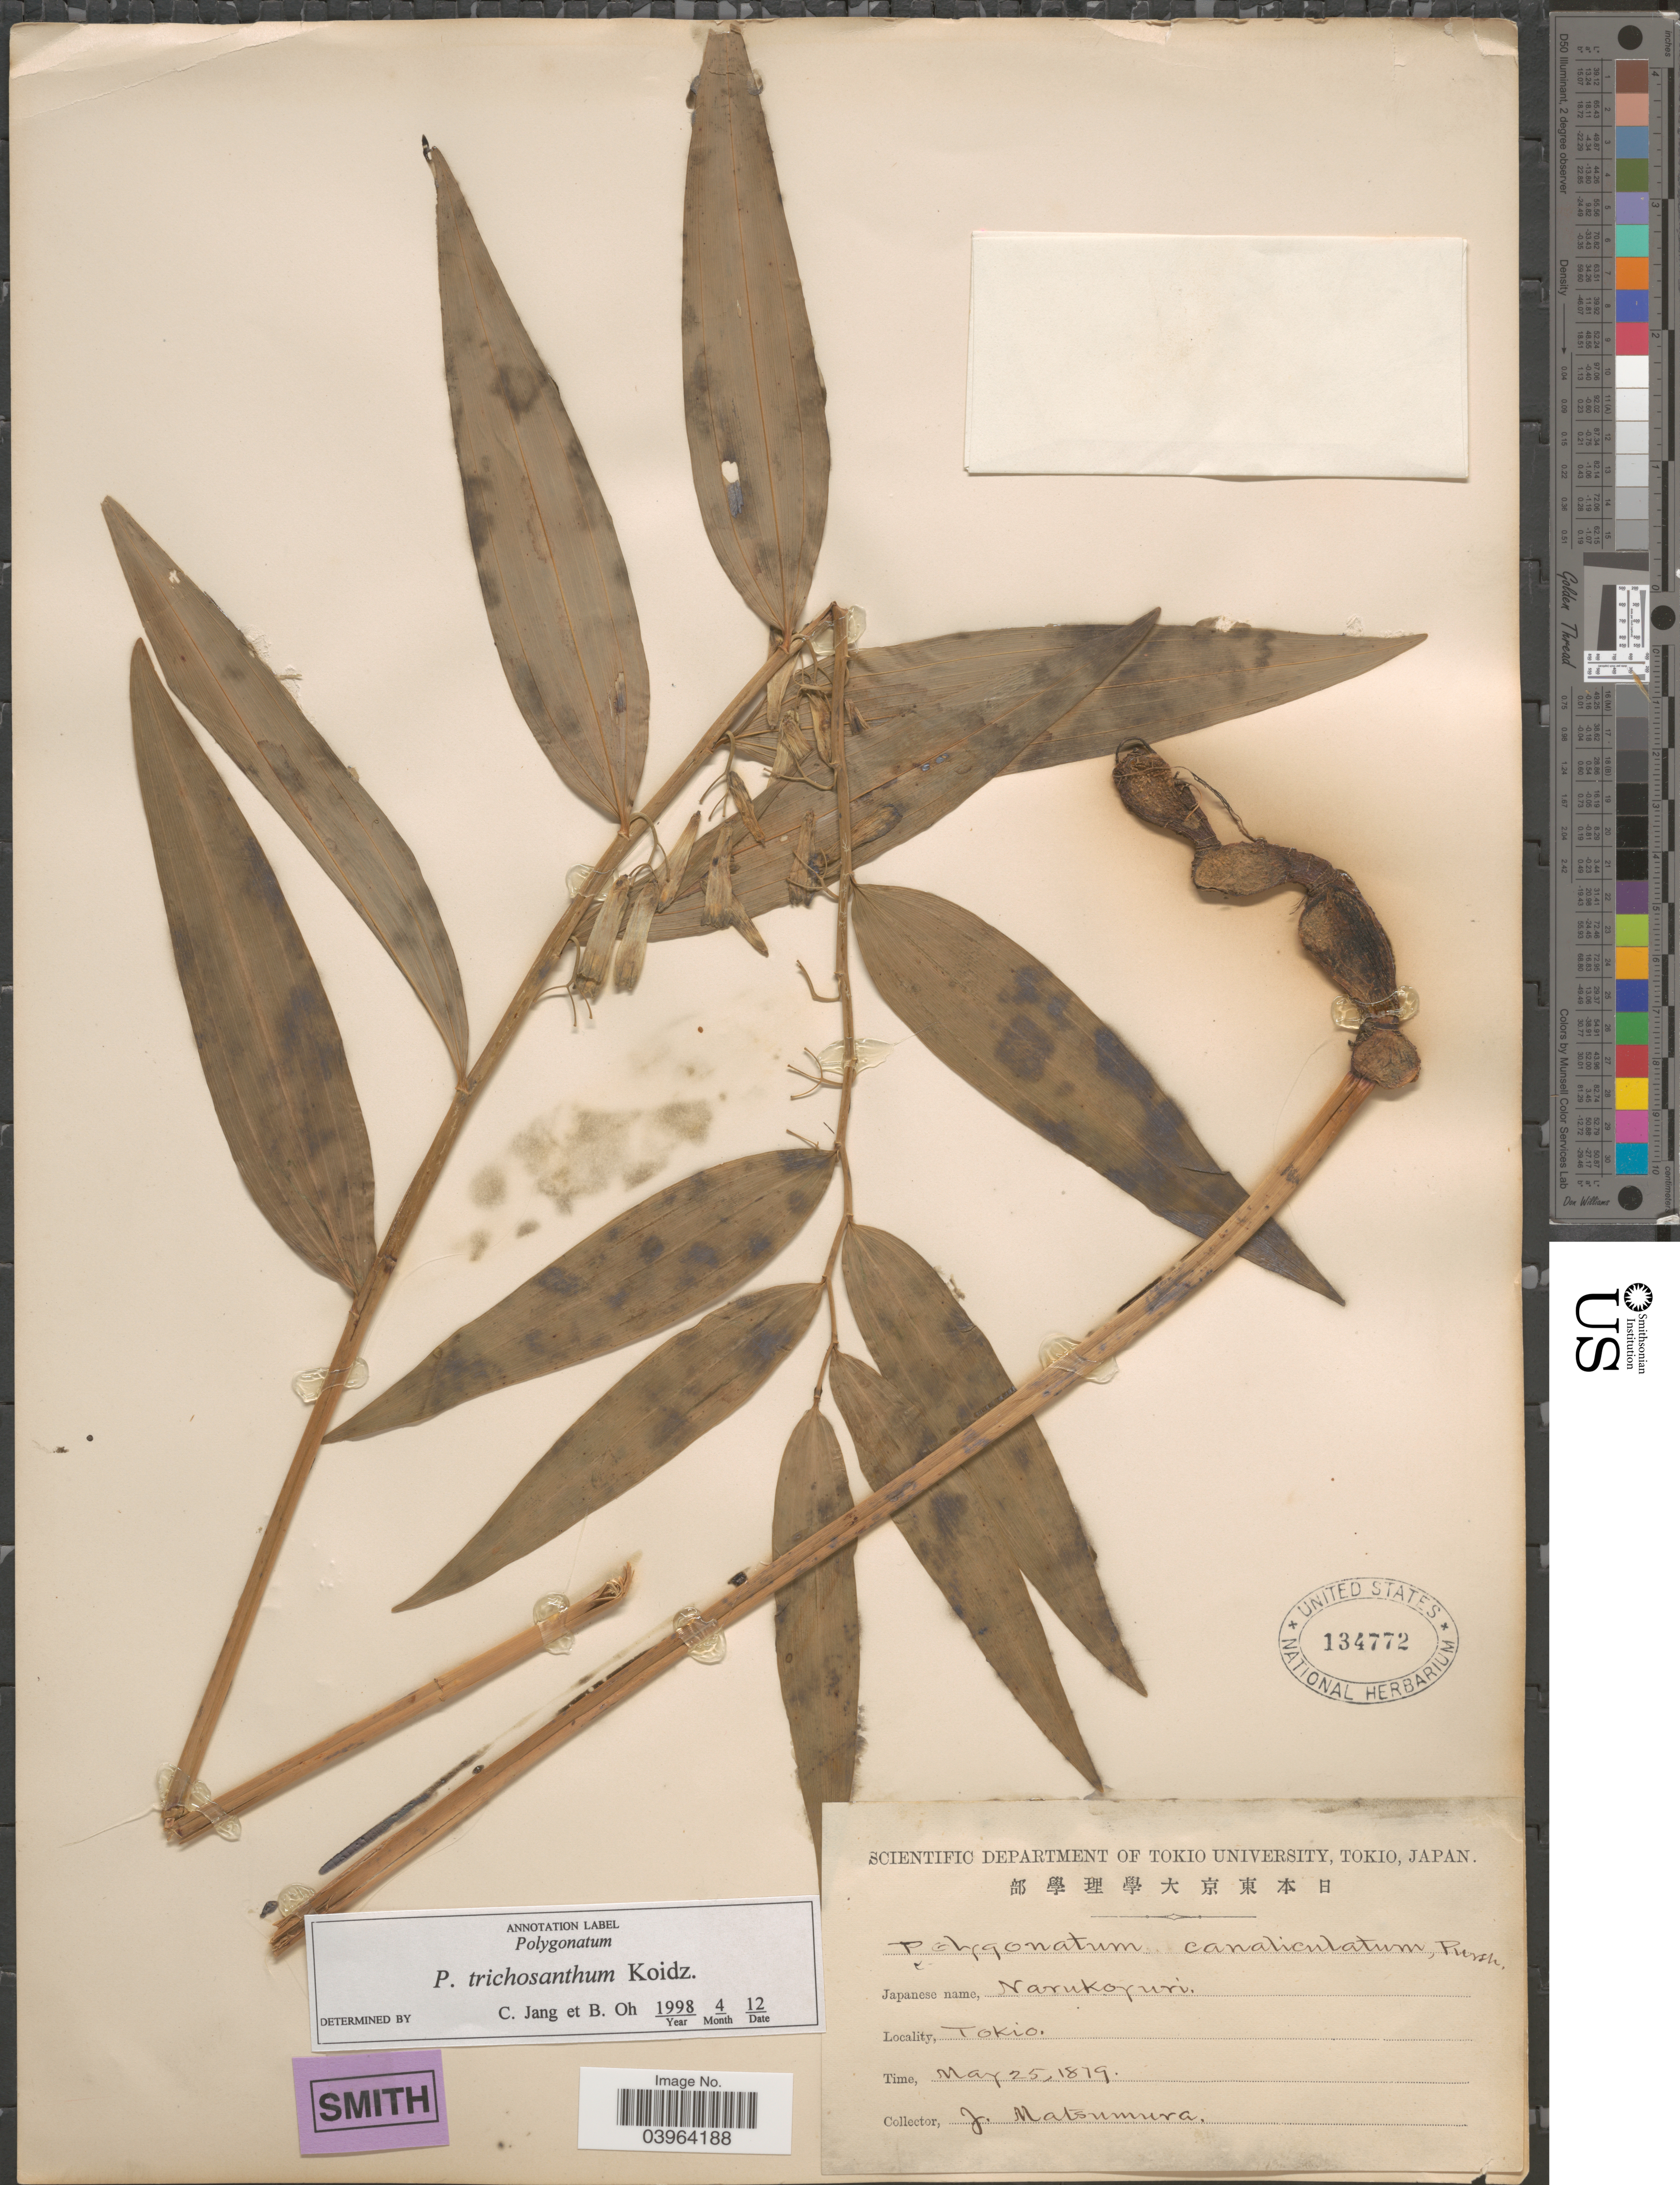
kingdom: Plantae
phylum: Tracheophyta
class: Liliopsida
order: Asparagales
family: Asparagaceae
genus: Polygonatum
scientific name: Polygonatum trichosanthum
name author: Koidz.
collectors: J. Matsumura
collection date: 1879-05-25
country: Japan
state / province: Tokyo, Federal City of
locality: Tokio.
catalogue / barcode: US 134772